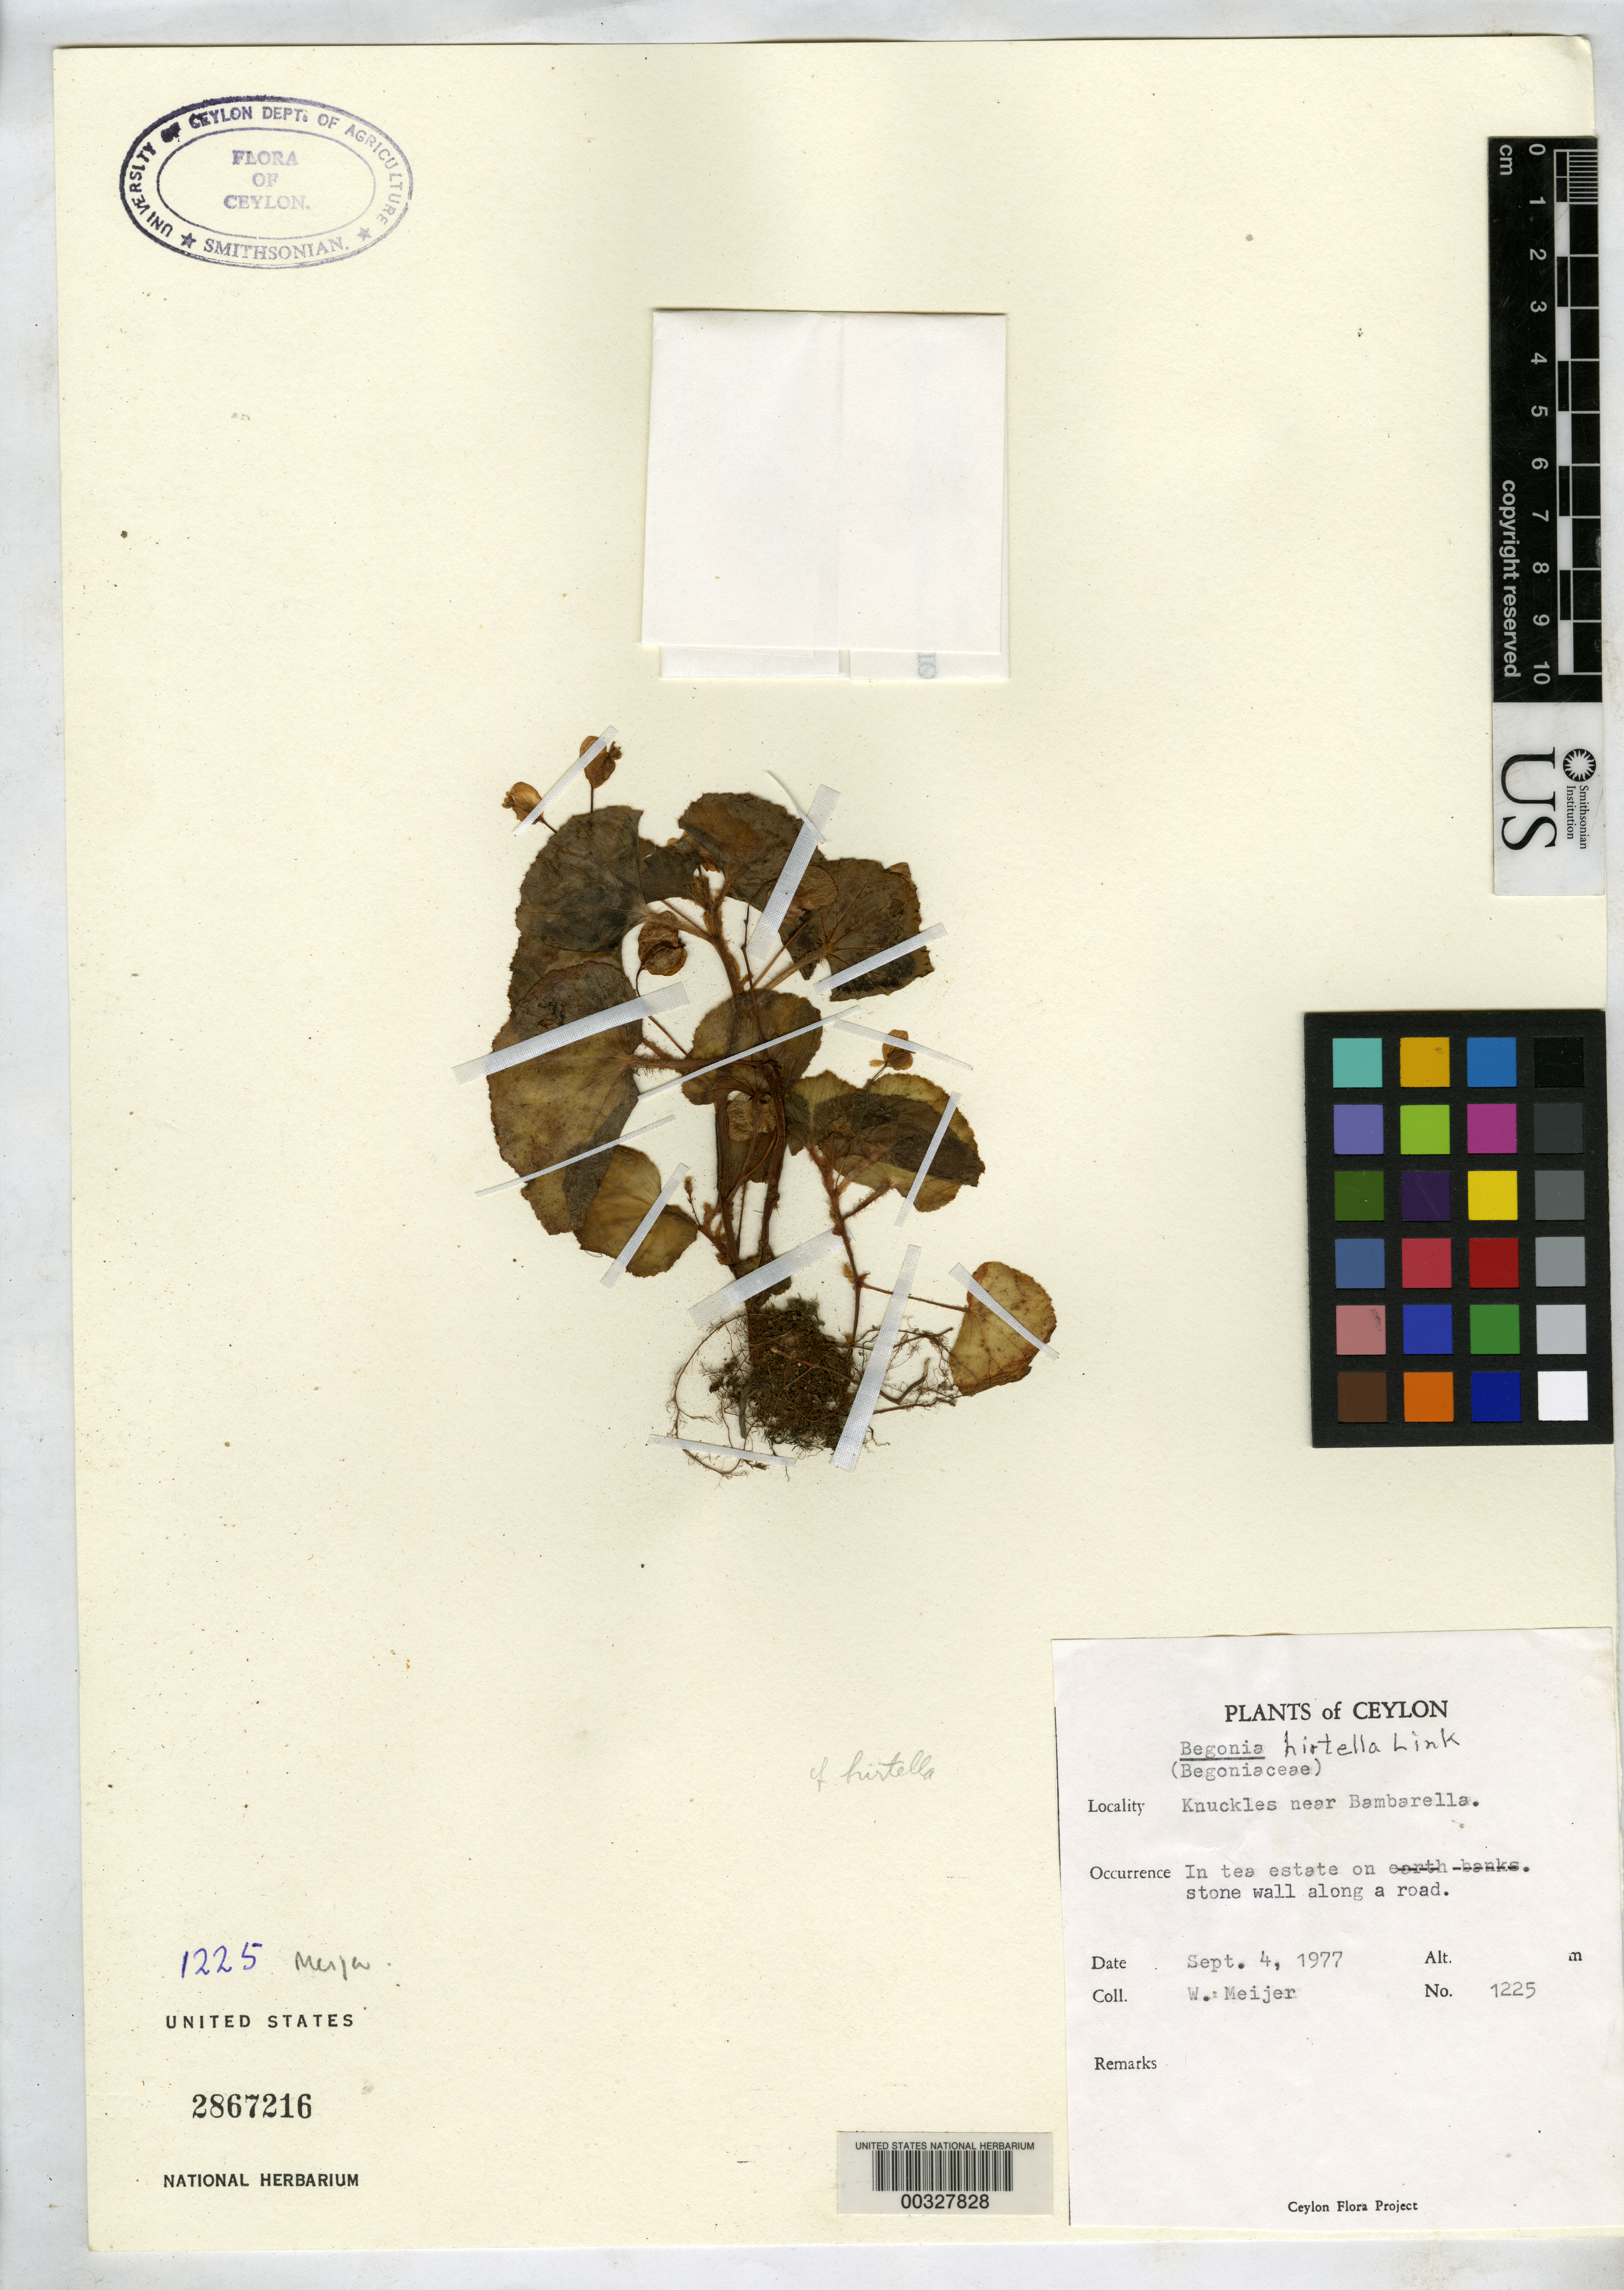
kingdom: Plantae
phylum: Tracheophyta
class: Magnoliopsida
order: Cucurbitales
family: Begoniaceae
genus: Begonia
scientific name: Begonia hirtella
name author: Link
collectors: W. Meijer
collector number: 1225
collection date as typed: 04 Sep 1977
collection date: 1977-09-04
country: Sri Lanka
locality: Knuckles near bambarella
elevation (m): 1225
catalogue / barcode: US 2867216